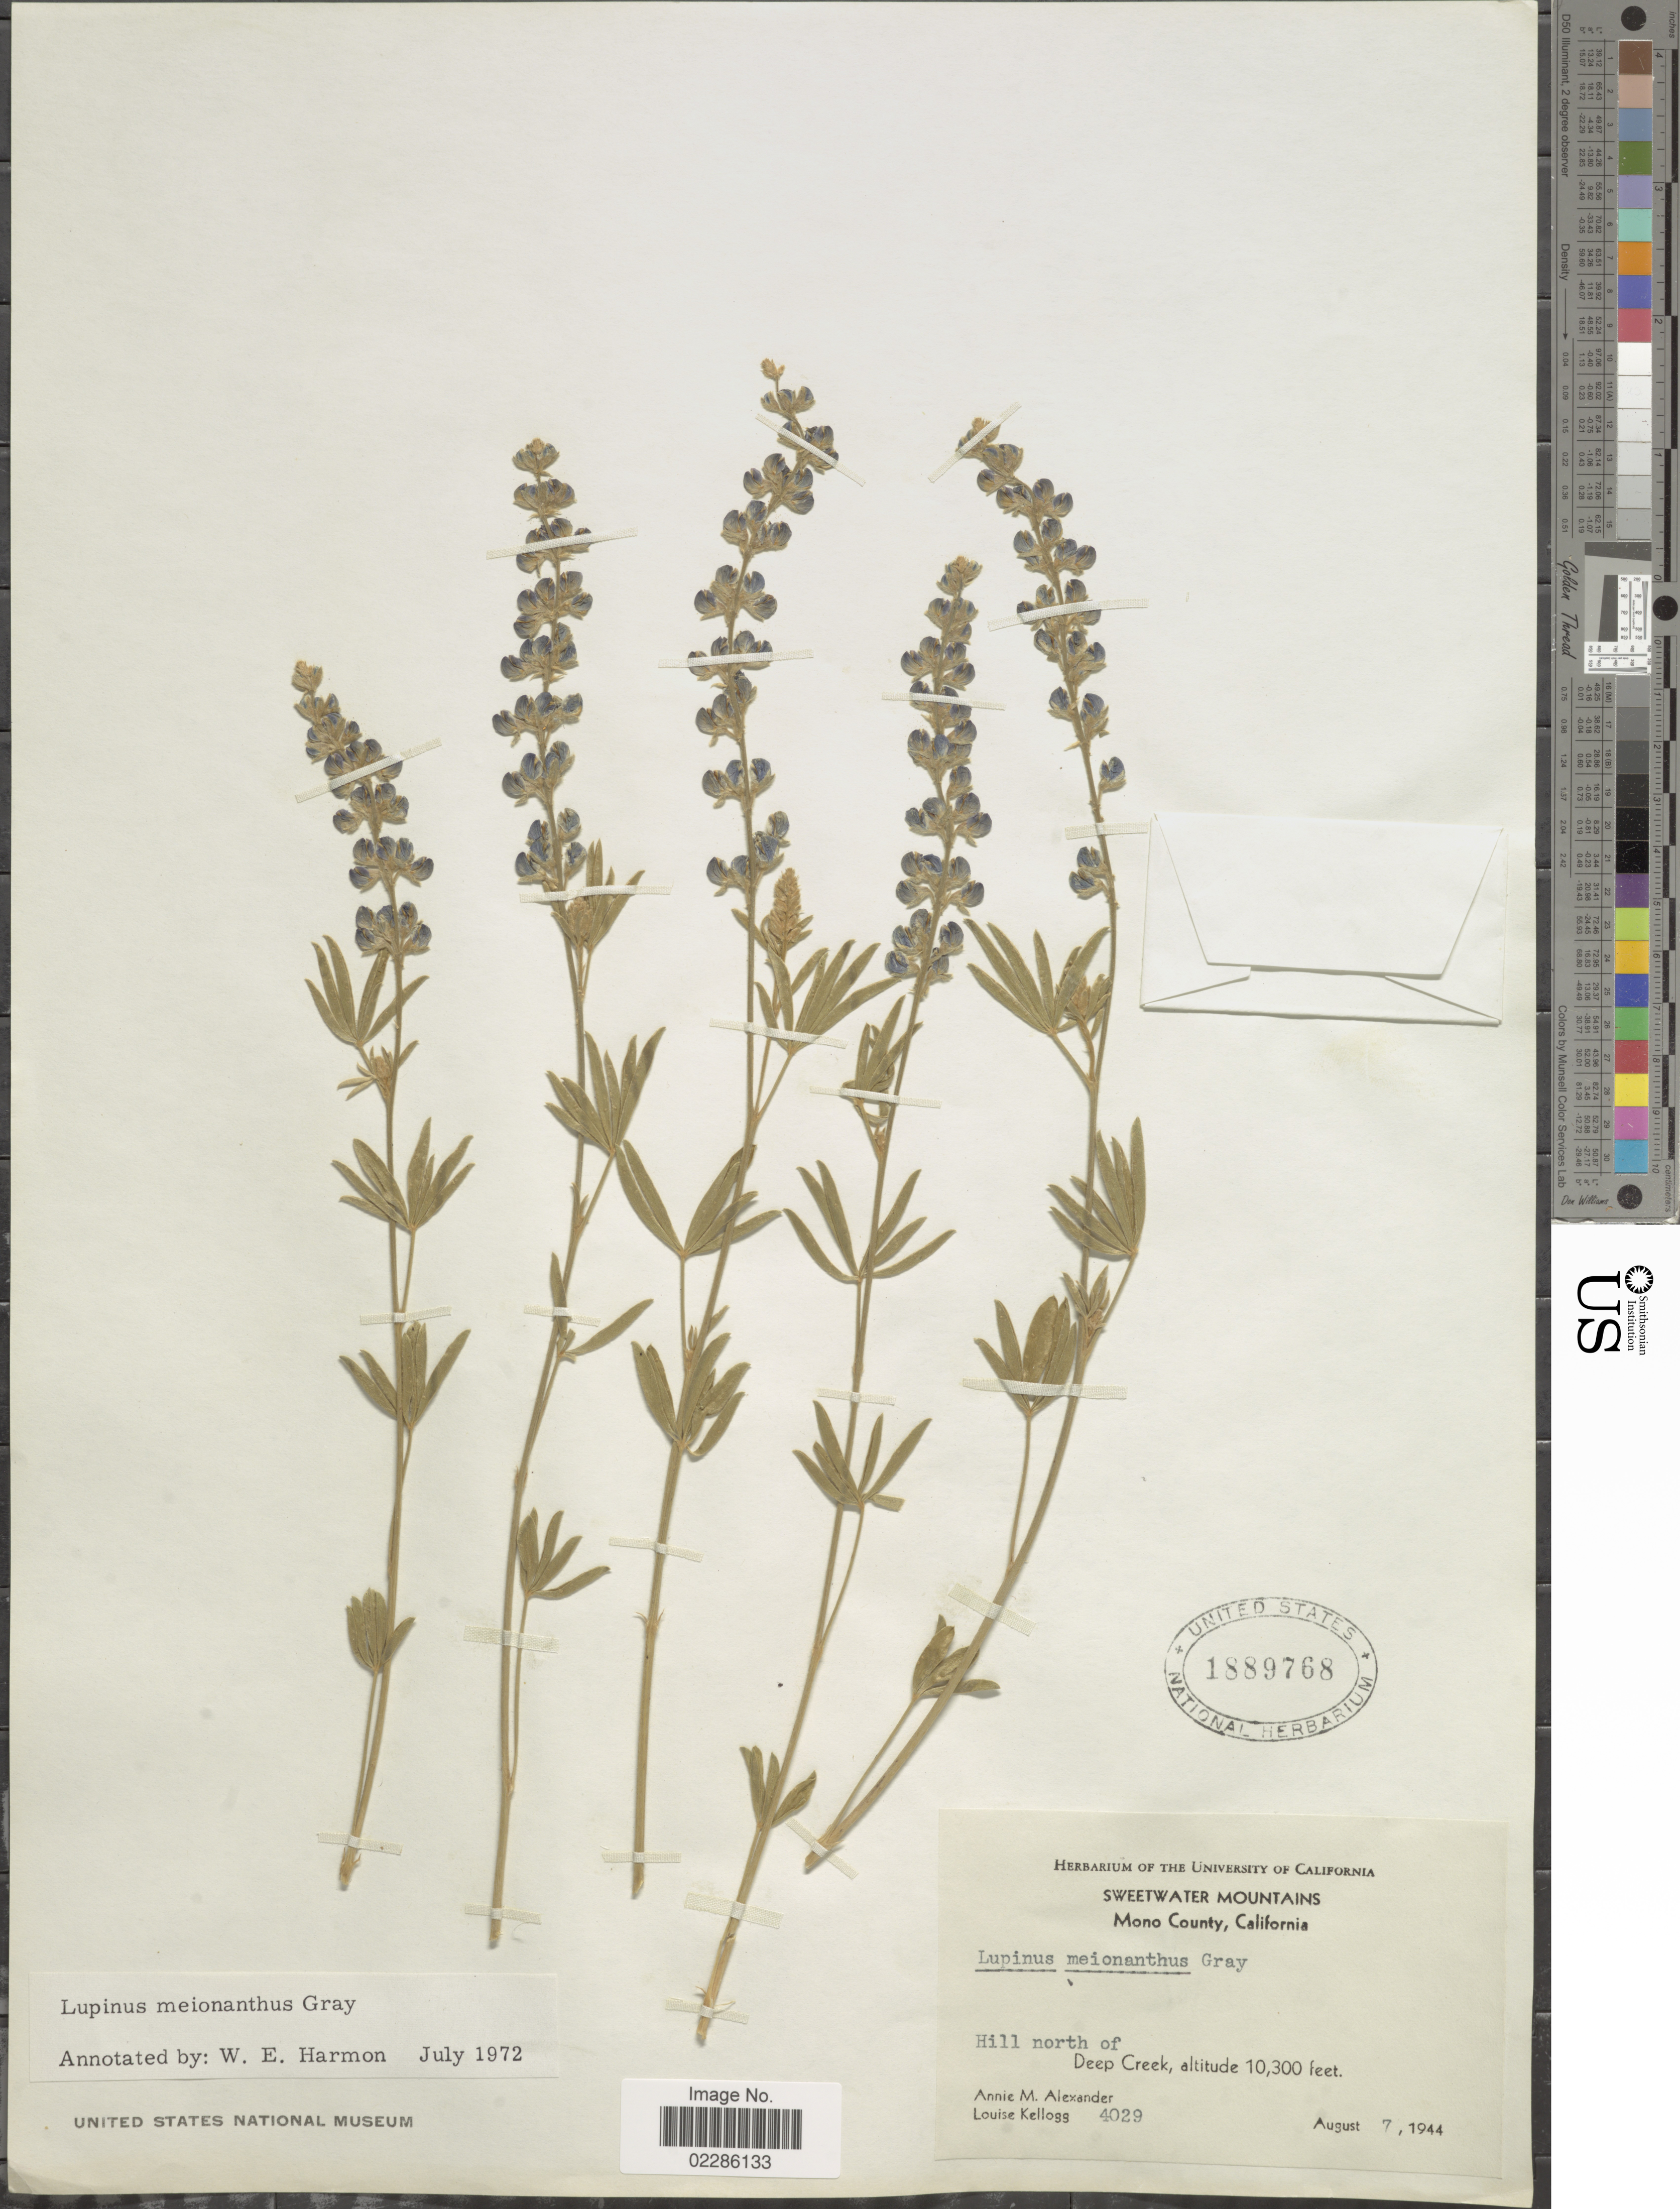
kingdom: Plantae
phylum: Tracheophyta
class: Magnoliopsida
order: Fabales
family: Fabaceae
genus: Lupinus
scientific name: Lupinus meionanthus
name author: A. Gray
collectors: A. M. Alexander & L. Kellogg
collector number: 4029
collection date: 1944-08-07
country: United States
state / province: California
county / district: Mono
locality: Sweetwater Mountains, Mono County, Hill north of Deep Creek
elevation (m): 3139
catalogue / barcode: US 1889768